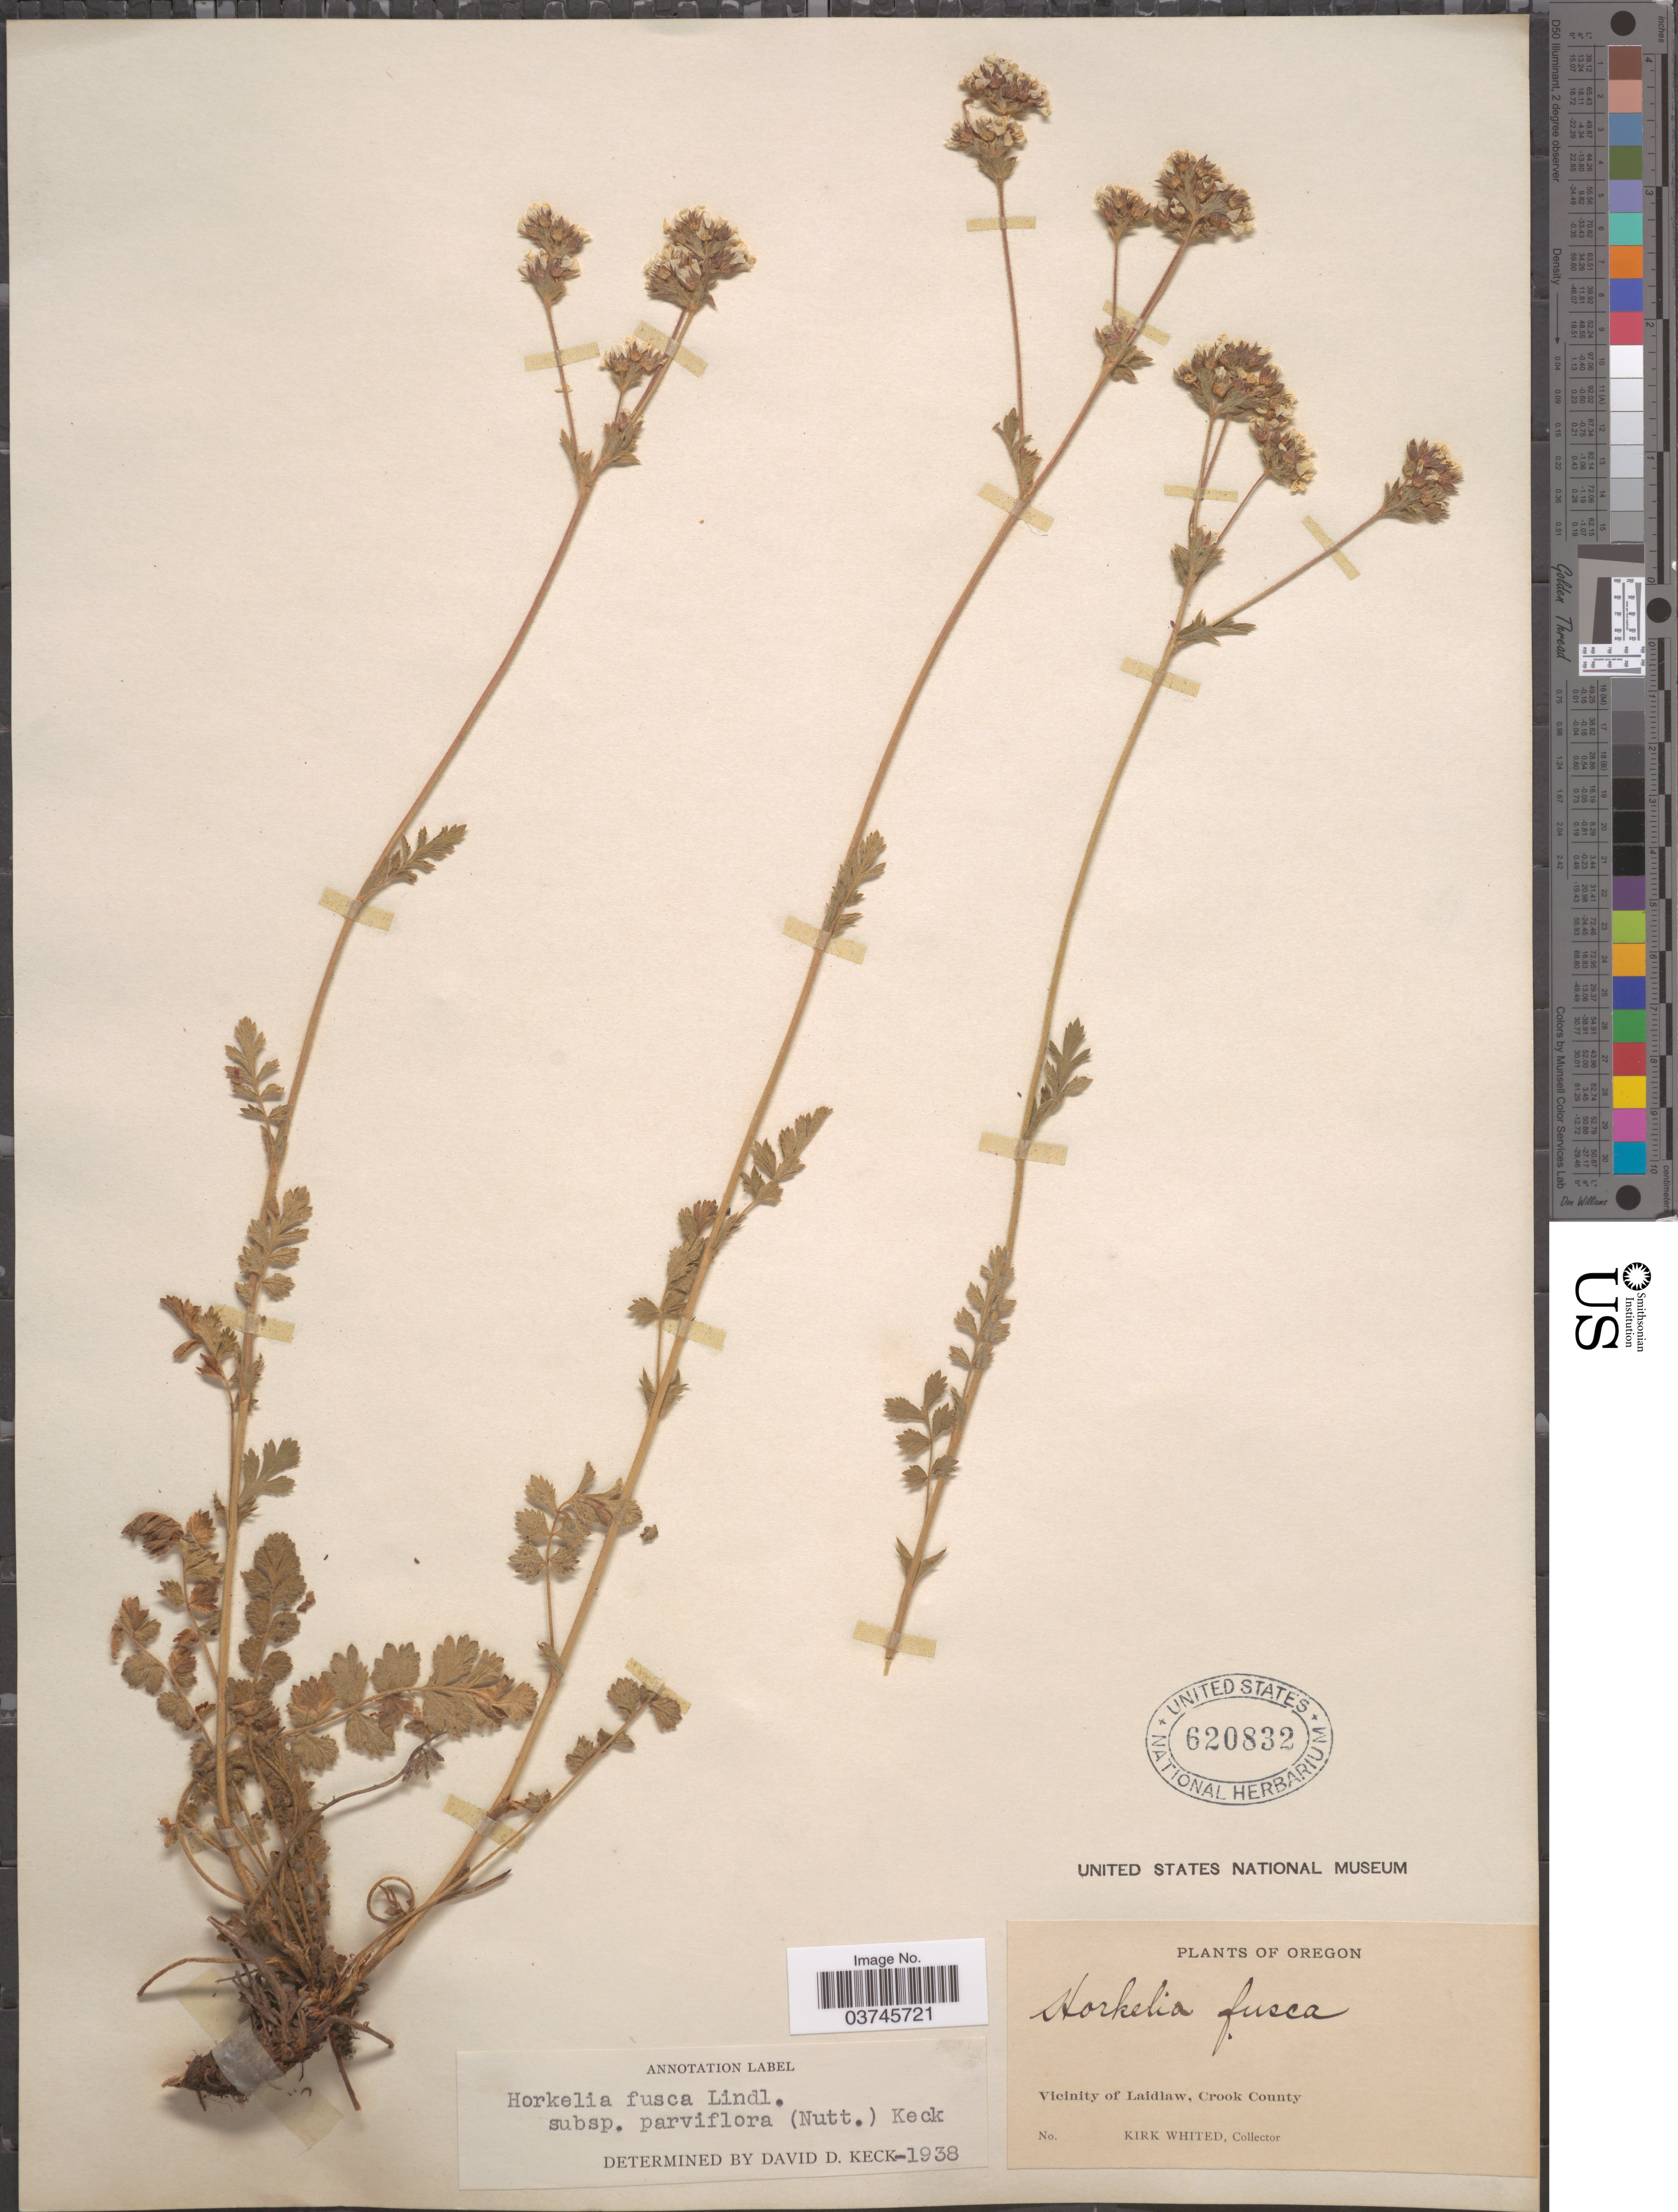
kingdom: Plantae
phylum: Tracheophyta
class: Magnoliopsida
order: Rosales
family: Rosaceae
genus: Potentilla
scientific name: Potentilla douglasii var. parviflora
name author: (Nutt. ex Hook. & Arn.) J.T. Howell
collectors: K. Whited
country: United States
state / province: Oregon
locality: Vicinity of Laidlaw, Crook County.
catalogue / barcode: US 620832